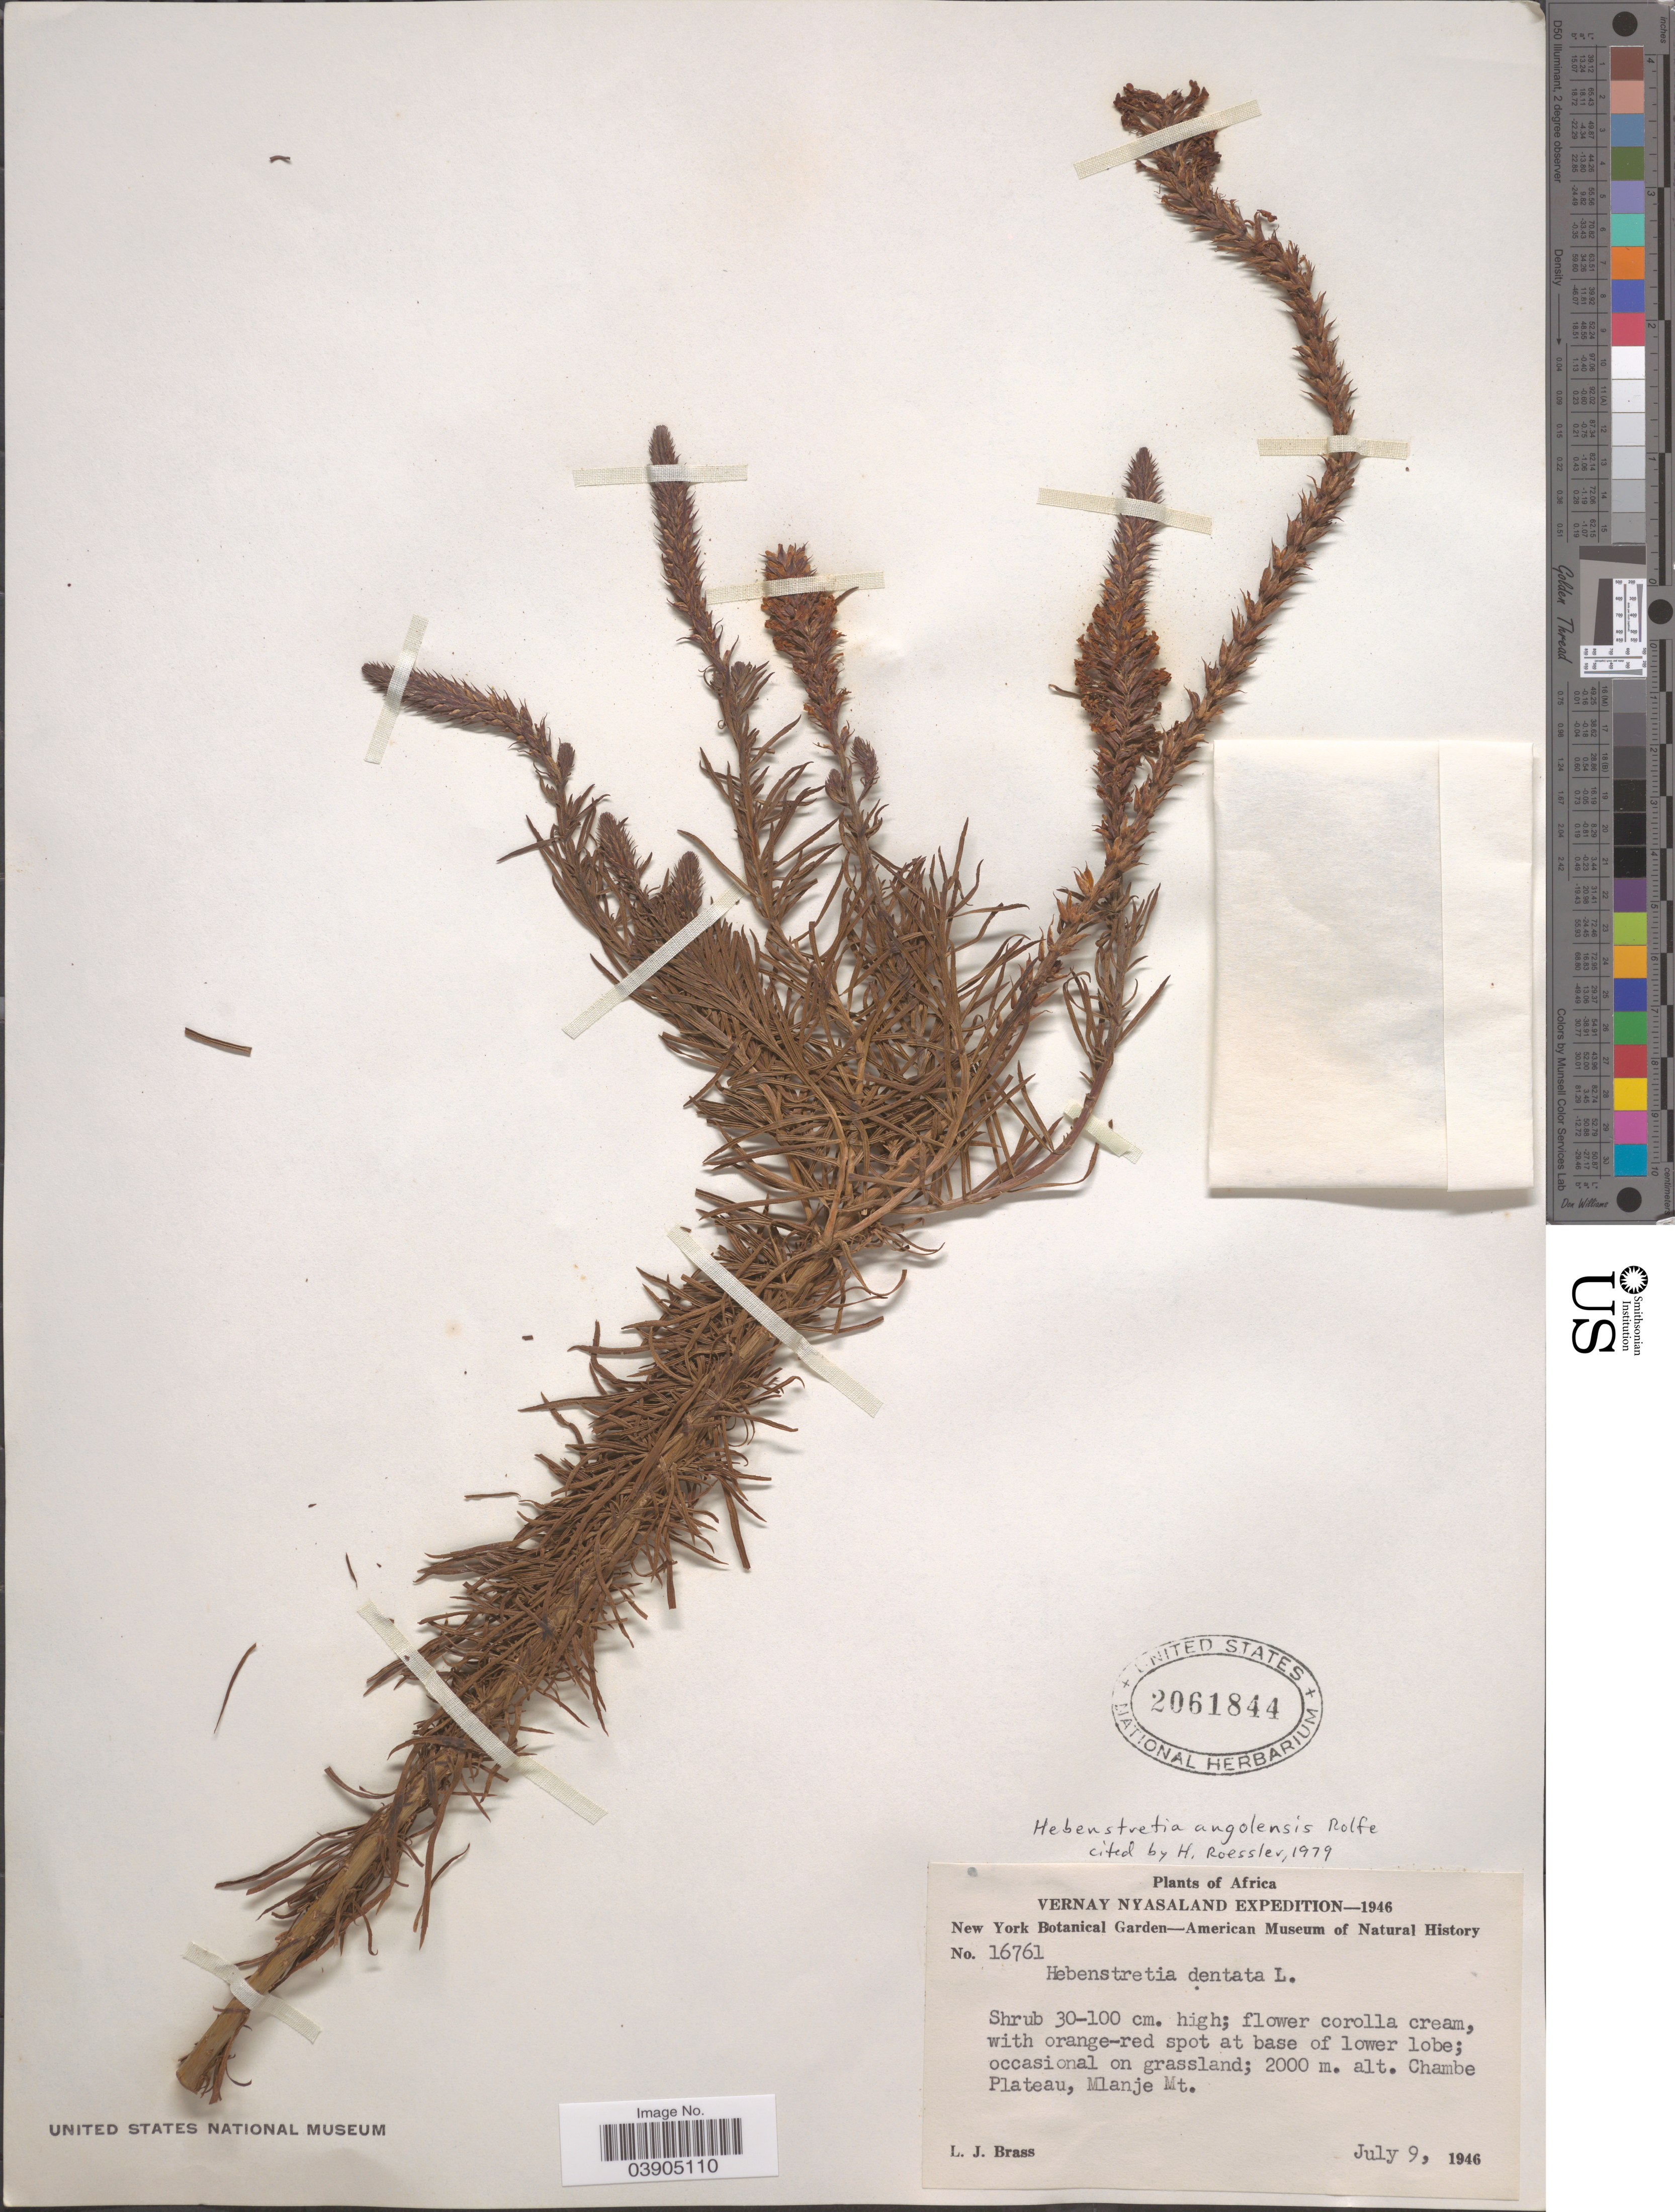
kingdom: Plantae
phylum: Tracheophyta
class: Magnoliopsida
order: Lamiales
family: Scrophulariaceae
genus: Hebenstretia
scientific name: Hebenstretia angolensis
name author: Rolfe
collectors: L. J. Brass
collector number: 16761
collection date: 1946-07-09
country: Malawi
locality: Vernay Nyasaland. Chambe Plateau, Mlanje Mt.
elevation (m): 2000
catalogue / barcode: US 2061844